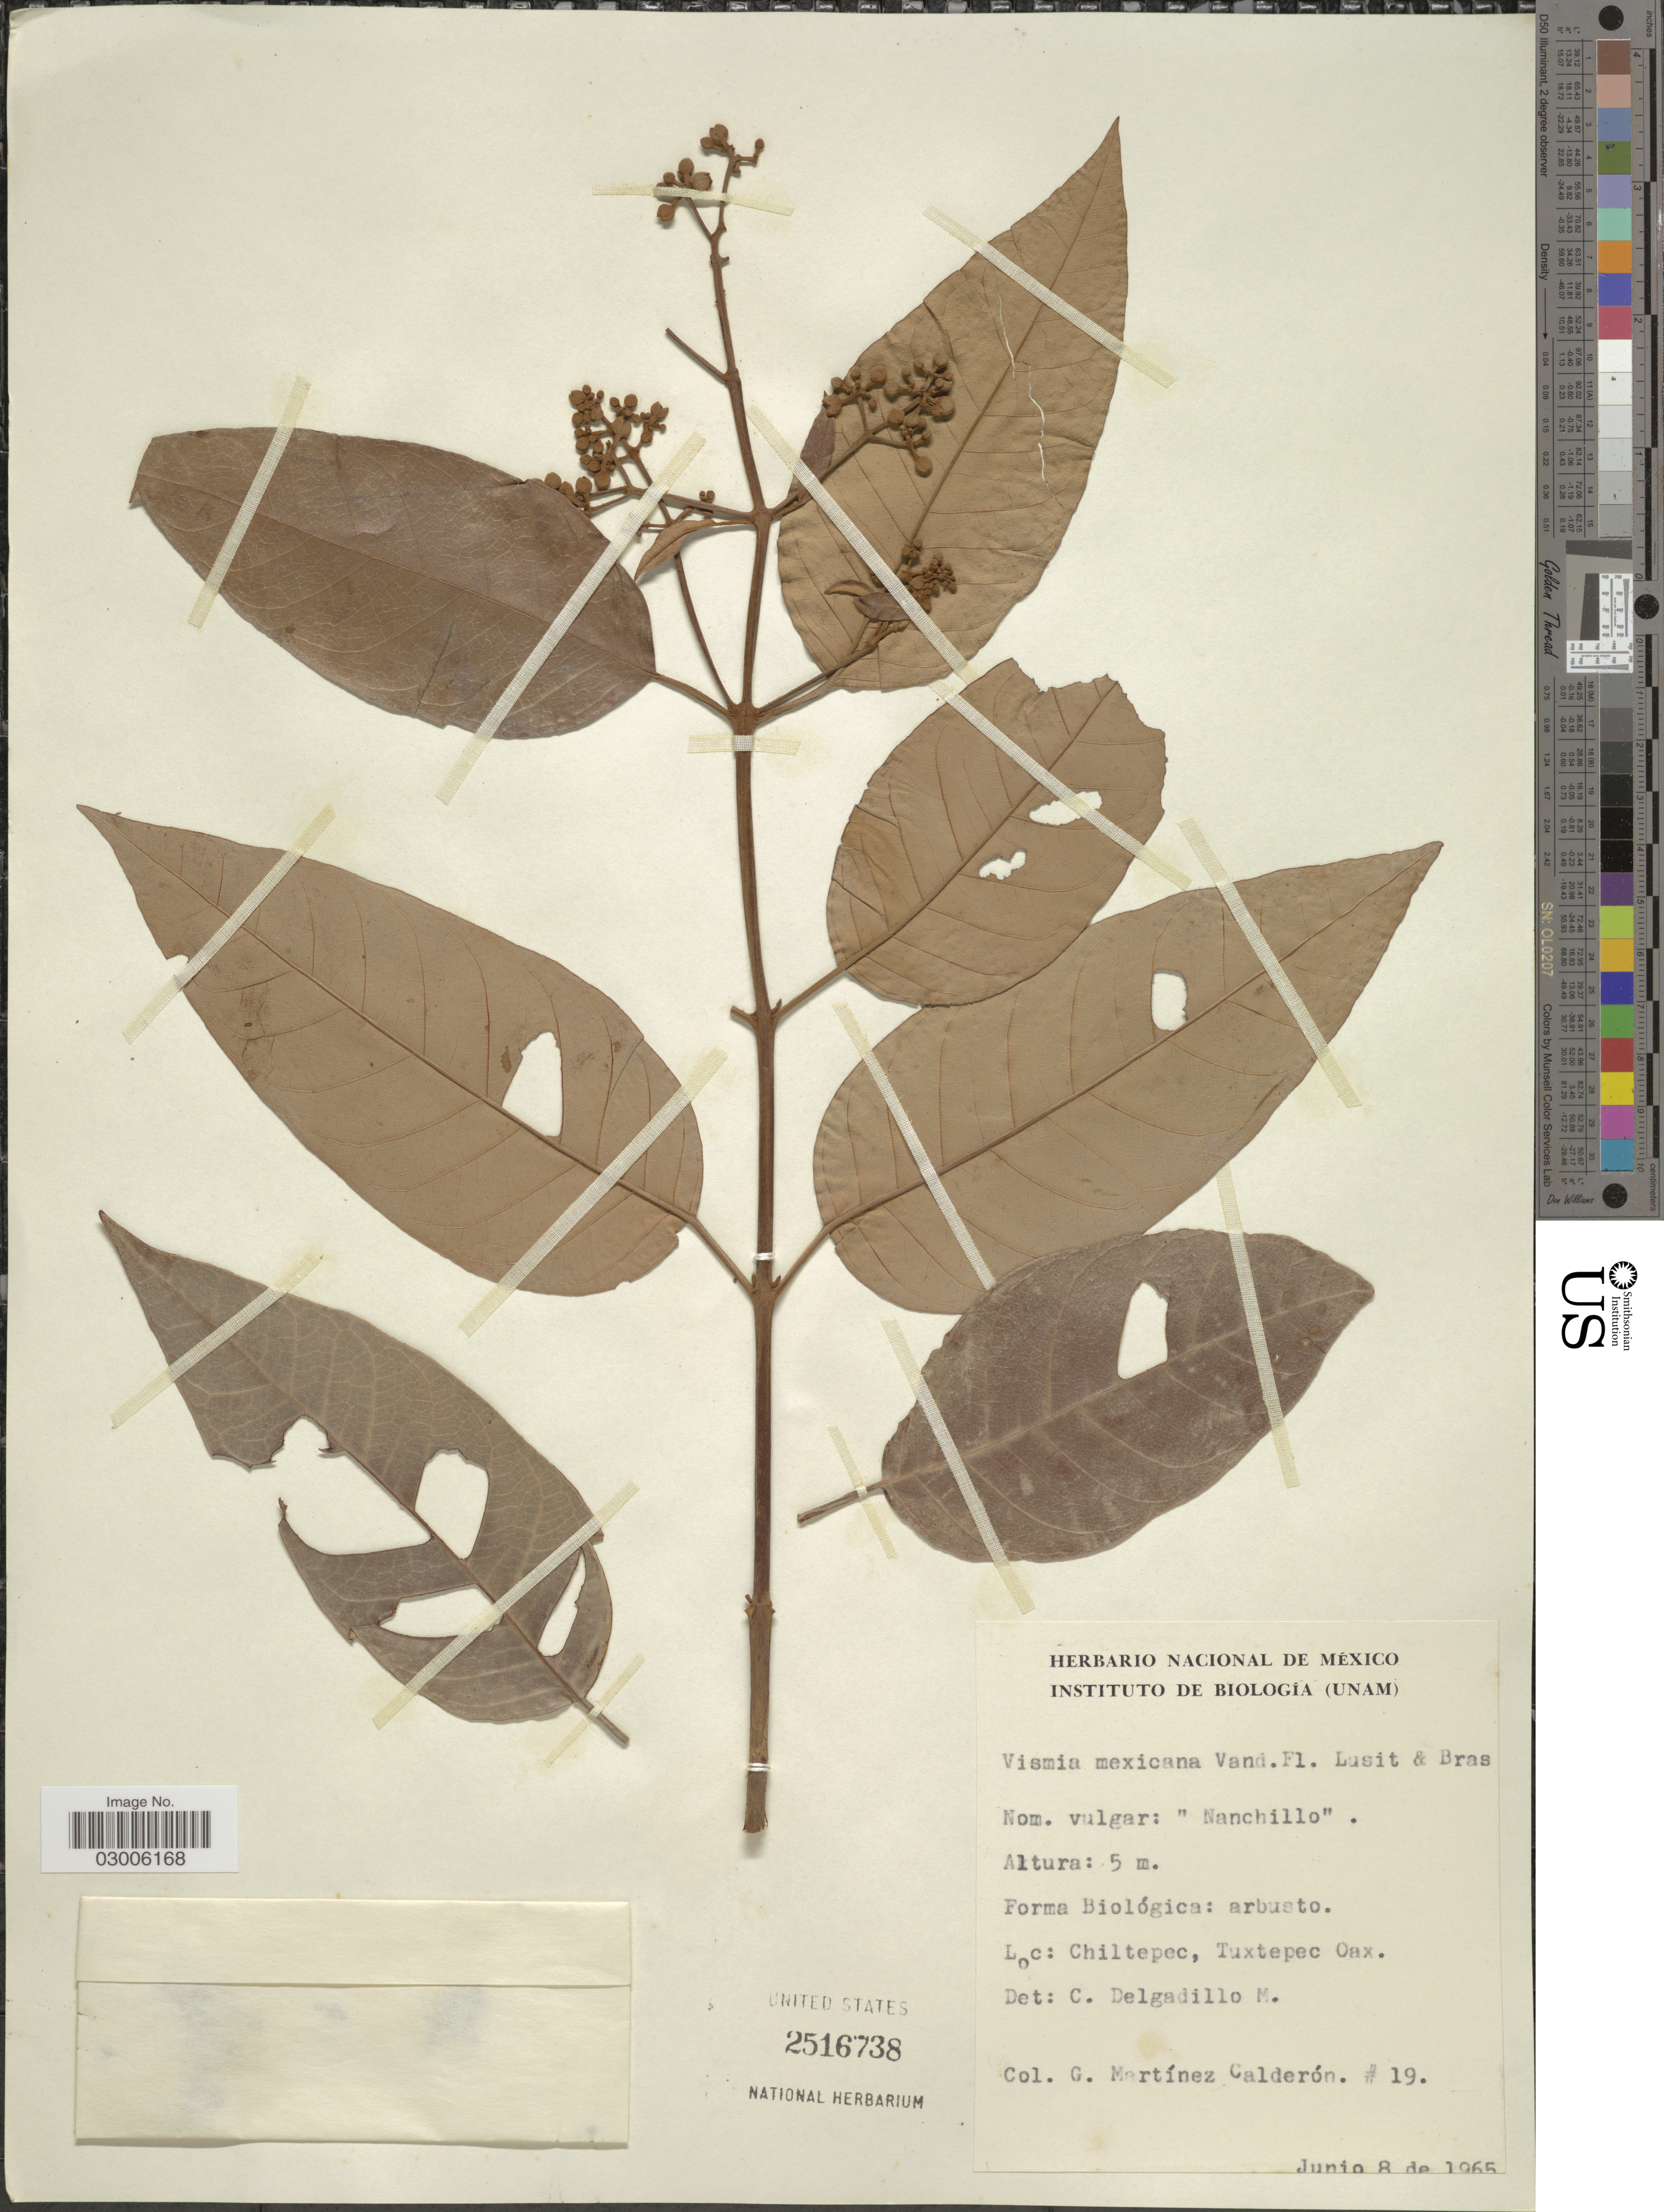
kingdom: Plantae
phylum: Tracheophyta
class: Magnoliopsida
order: Malpighiales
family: Hypericaceae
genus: Vismia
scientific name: Vismia baccifera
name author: (L.) Triana & Planch.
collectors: G. Martínez Calderón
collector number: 19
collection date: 1965-06-08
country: Mexico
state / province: Oaxaca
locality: Chiltepec, Tuxtepec Oax.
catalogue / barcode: US 2516738